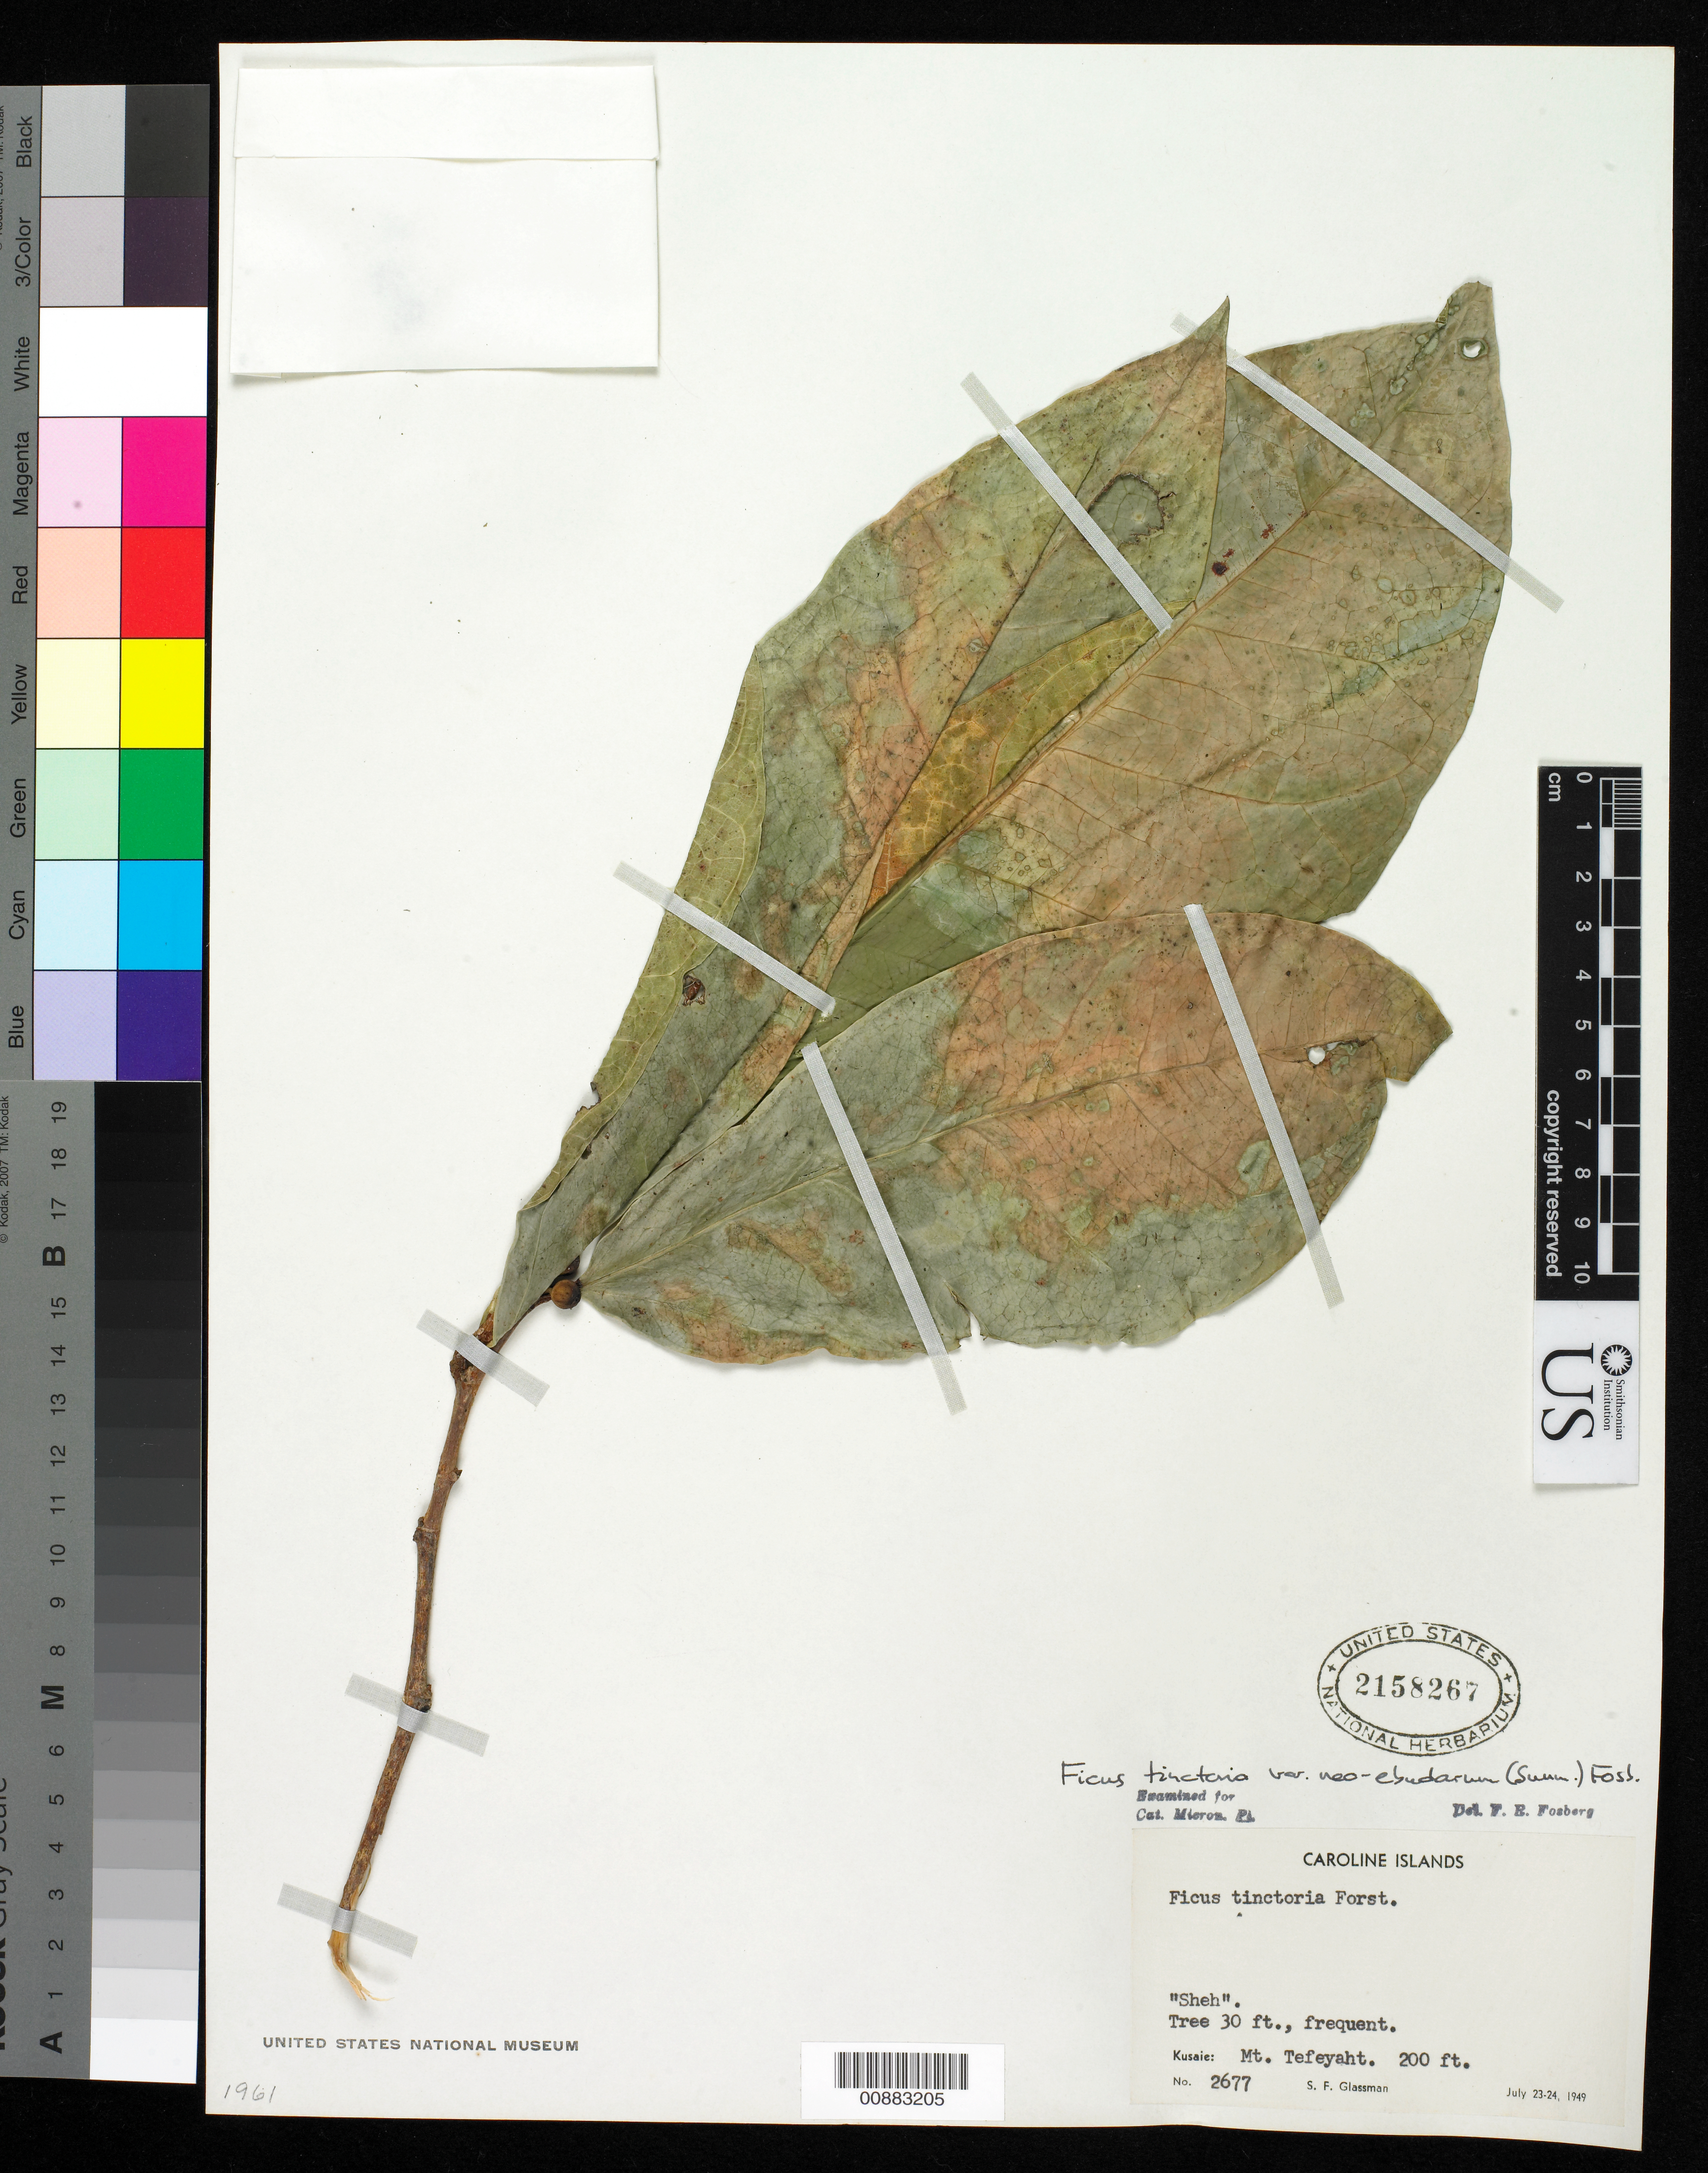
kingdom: Plantae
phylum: Tracheophyta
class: Magnoliopsida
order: Rosales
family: Moraceae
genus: Ficus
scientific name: Ficus tinctoria var. neoebudarum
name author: (Summerh.) Fosberg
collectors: S. F. Glassman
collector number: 2677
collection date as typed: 22 Jul 1949 to 24 Jul 1949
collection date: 1949-07-22/1949-07-24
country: Micronesia, Federated States of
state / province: Kosrae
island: Kosrae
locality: Mt. Tefeyaht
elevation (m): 61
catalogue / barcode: US 2158267